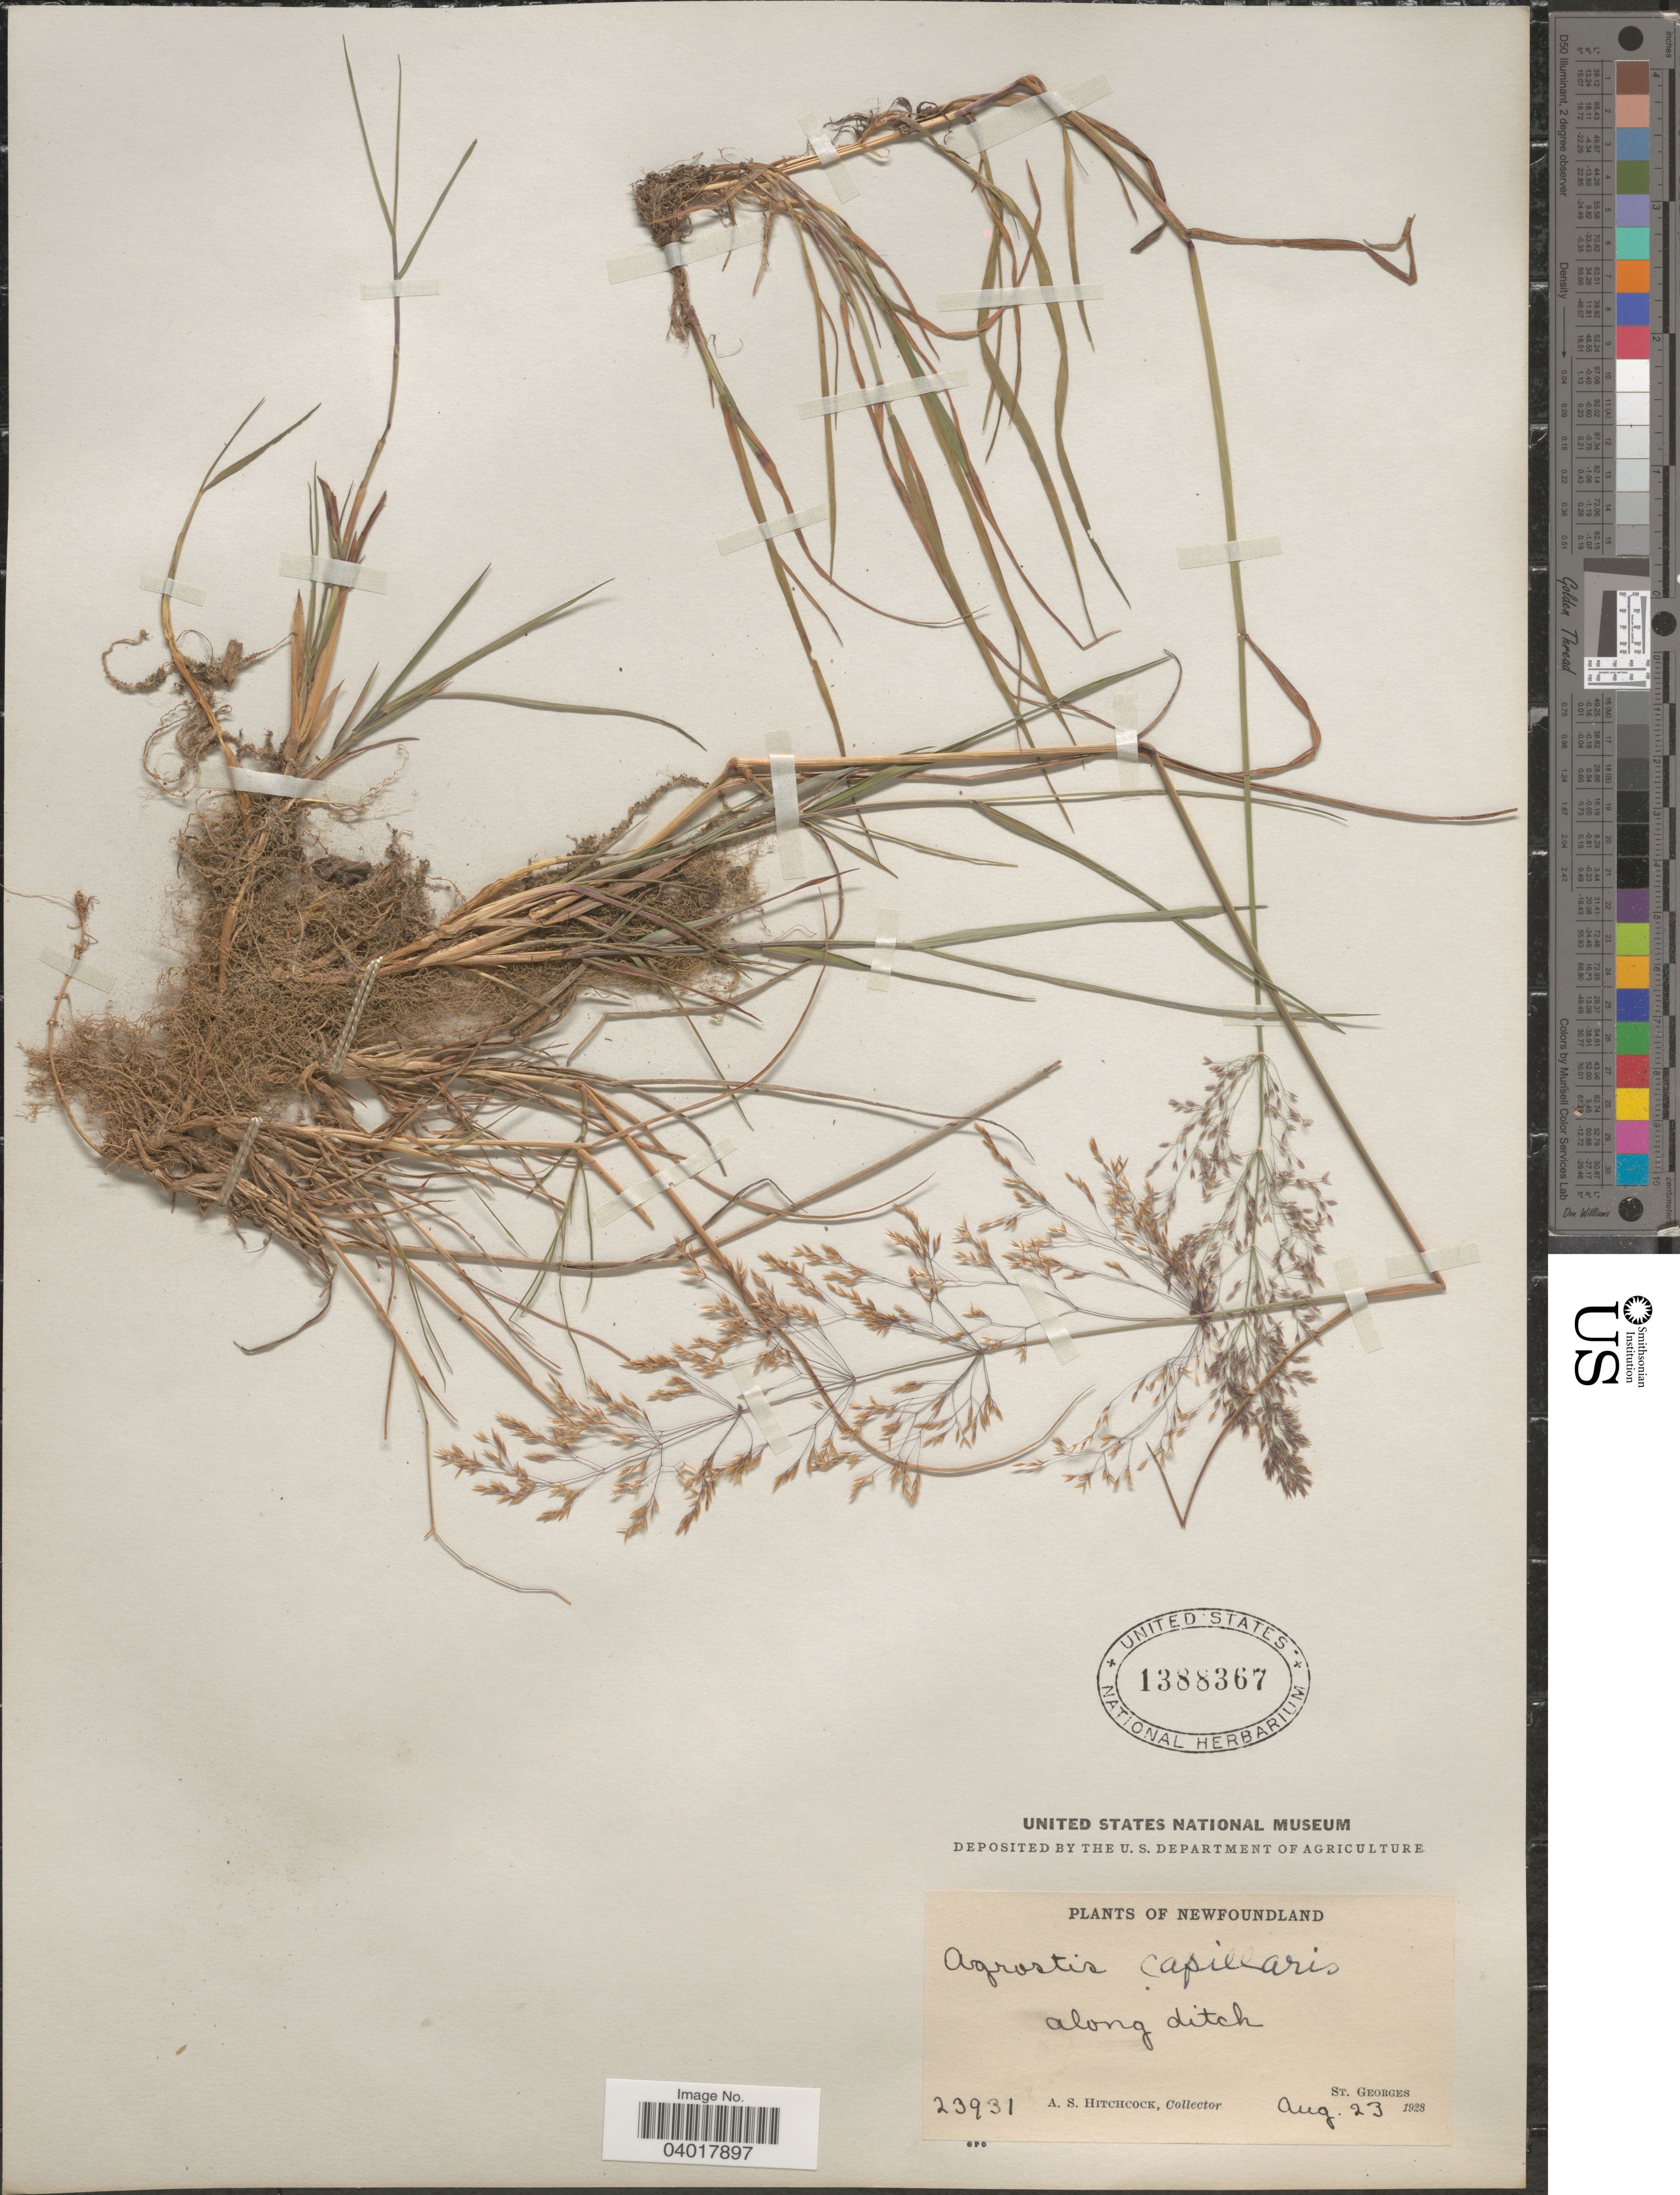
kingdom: Plantae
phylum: Tracheophyta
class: Liliopsida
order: Poales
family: Poaceae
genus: Agrostis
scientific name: Agrostis capillaris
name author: L.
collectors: A. S. Hitchcock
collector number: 23931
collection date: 1928-08-23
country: Canada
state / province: Newfoundland and Labrador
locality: St. Georges.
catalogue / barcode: US 1388367